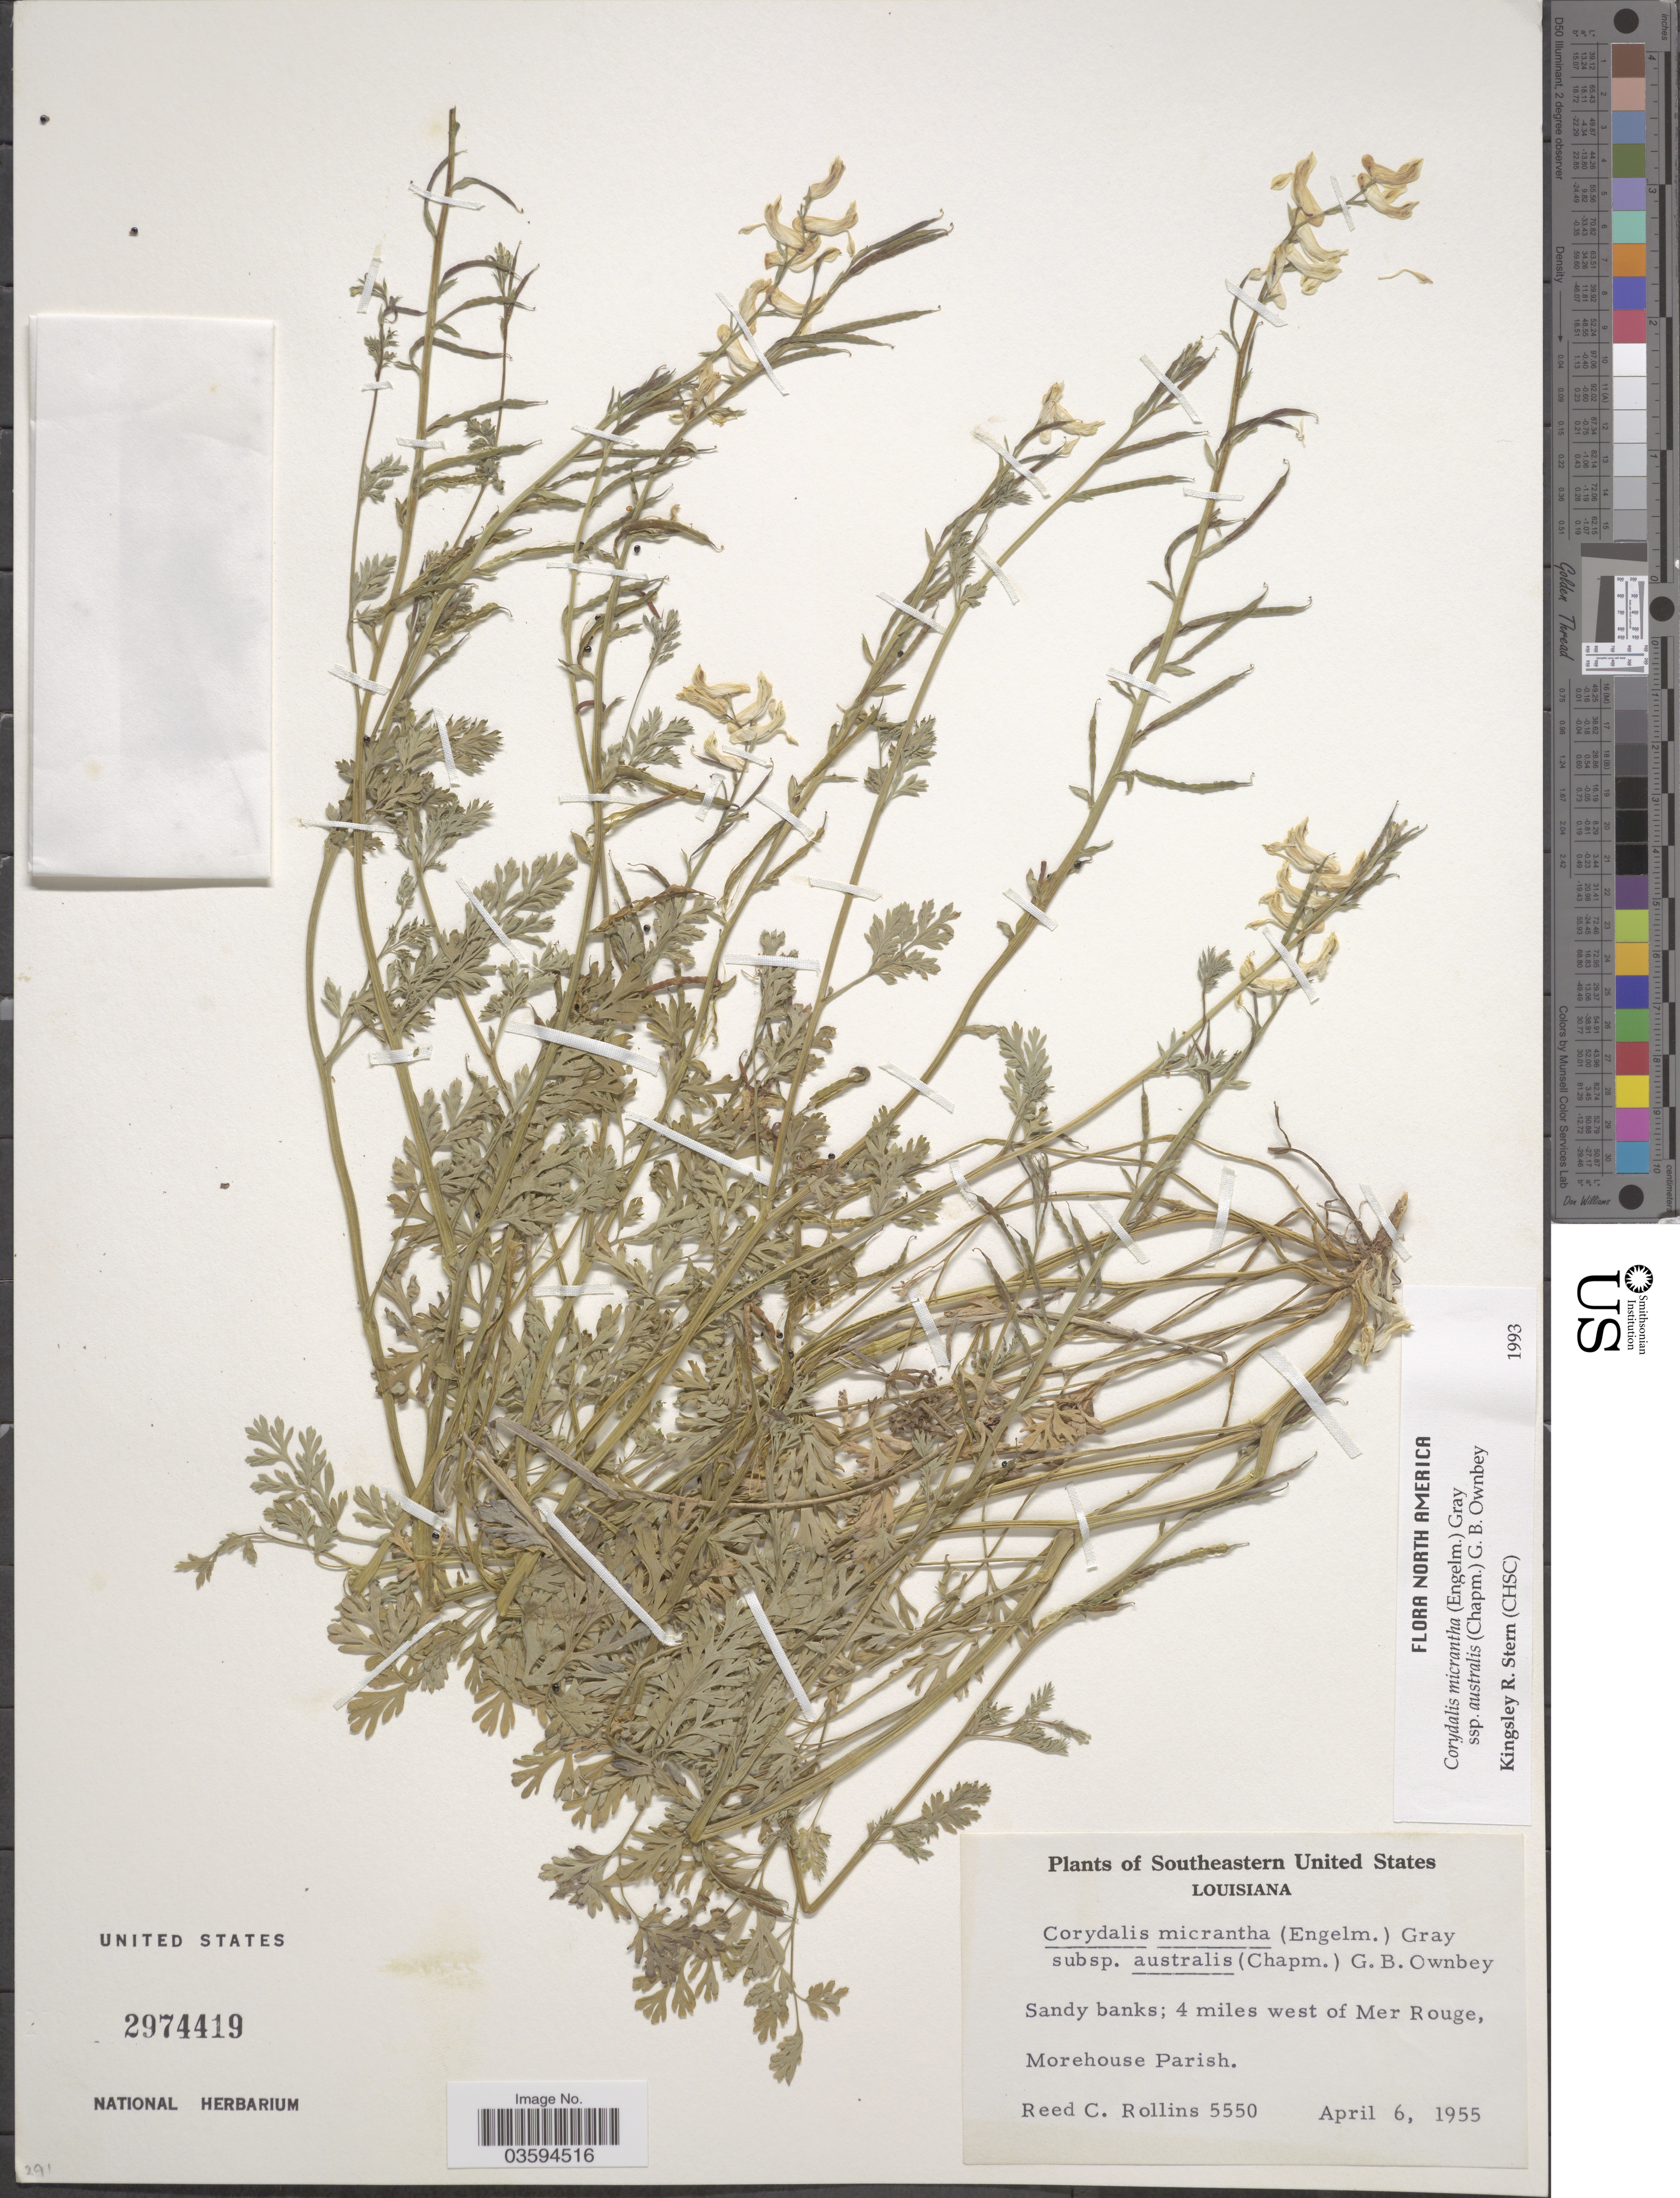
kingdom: Plantae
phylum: Tracheophyta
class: Magnoliopsida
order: Ranunculales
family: Papaveraceae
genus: Corydalis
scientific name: Corydalis micrantha subsp. australis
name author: (Chapm.) G.B. Ownbey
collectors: R. C. Rollins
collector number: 5550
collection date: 1955-04-06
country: United States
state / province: Louisiana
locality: Southeastern United States. Sandy banks; 4 miles west of Mer Rouge, Morehouse Parish.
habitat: sandy banks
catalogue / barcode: US 2974419